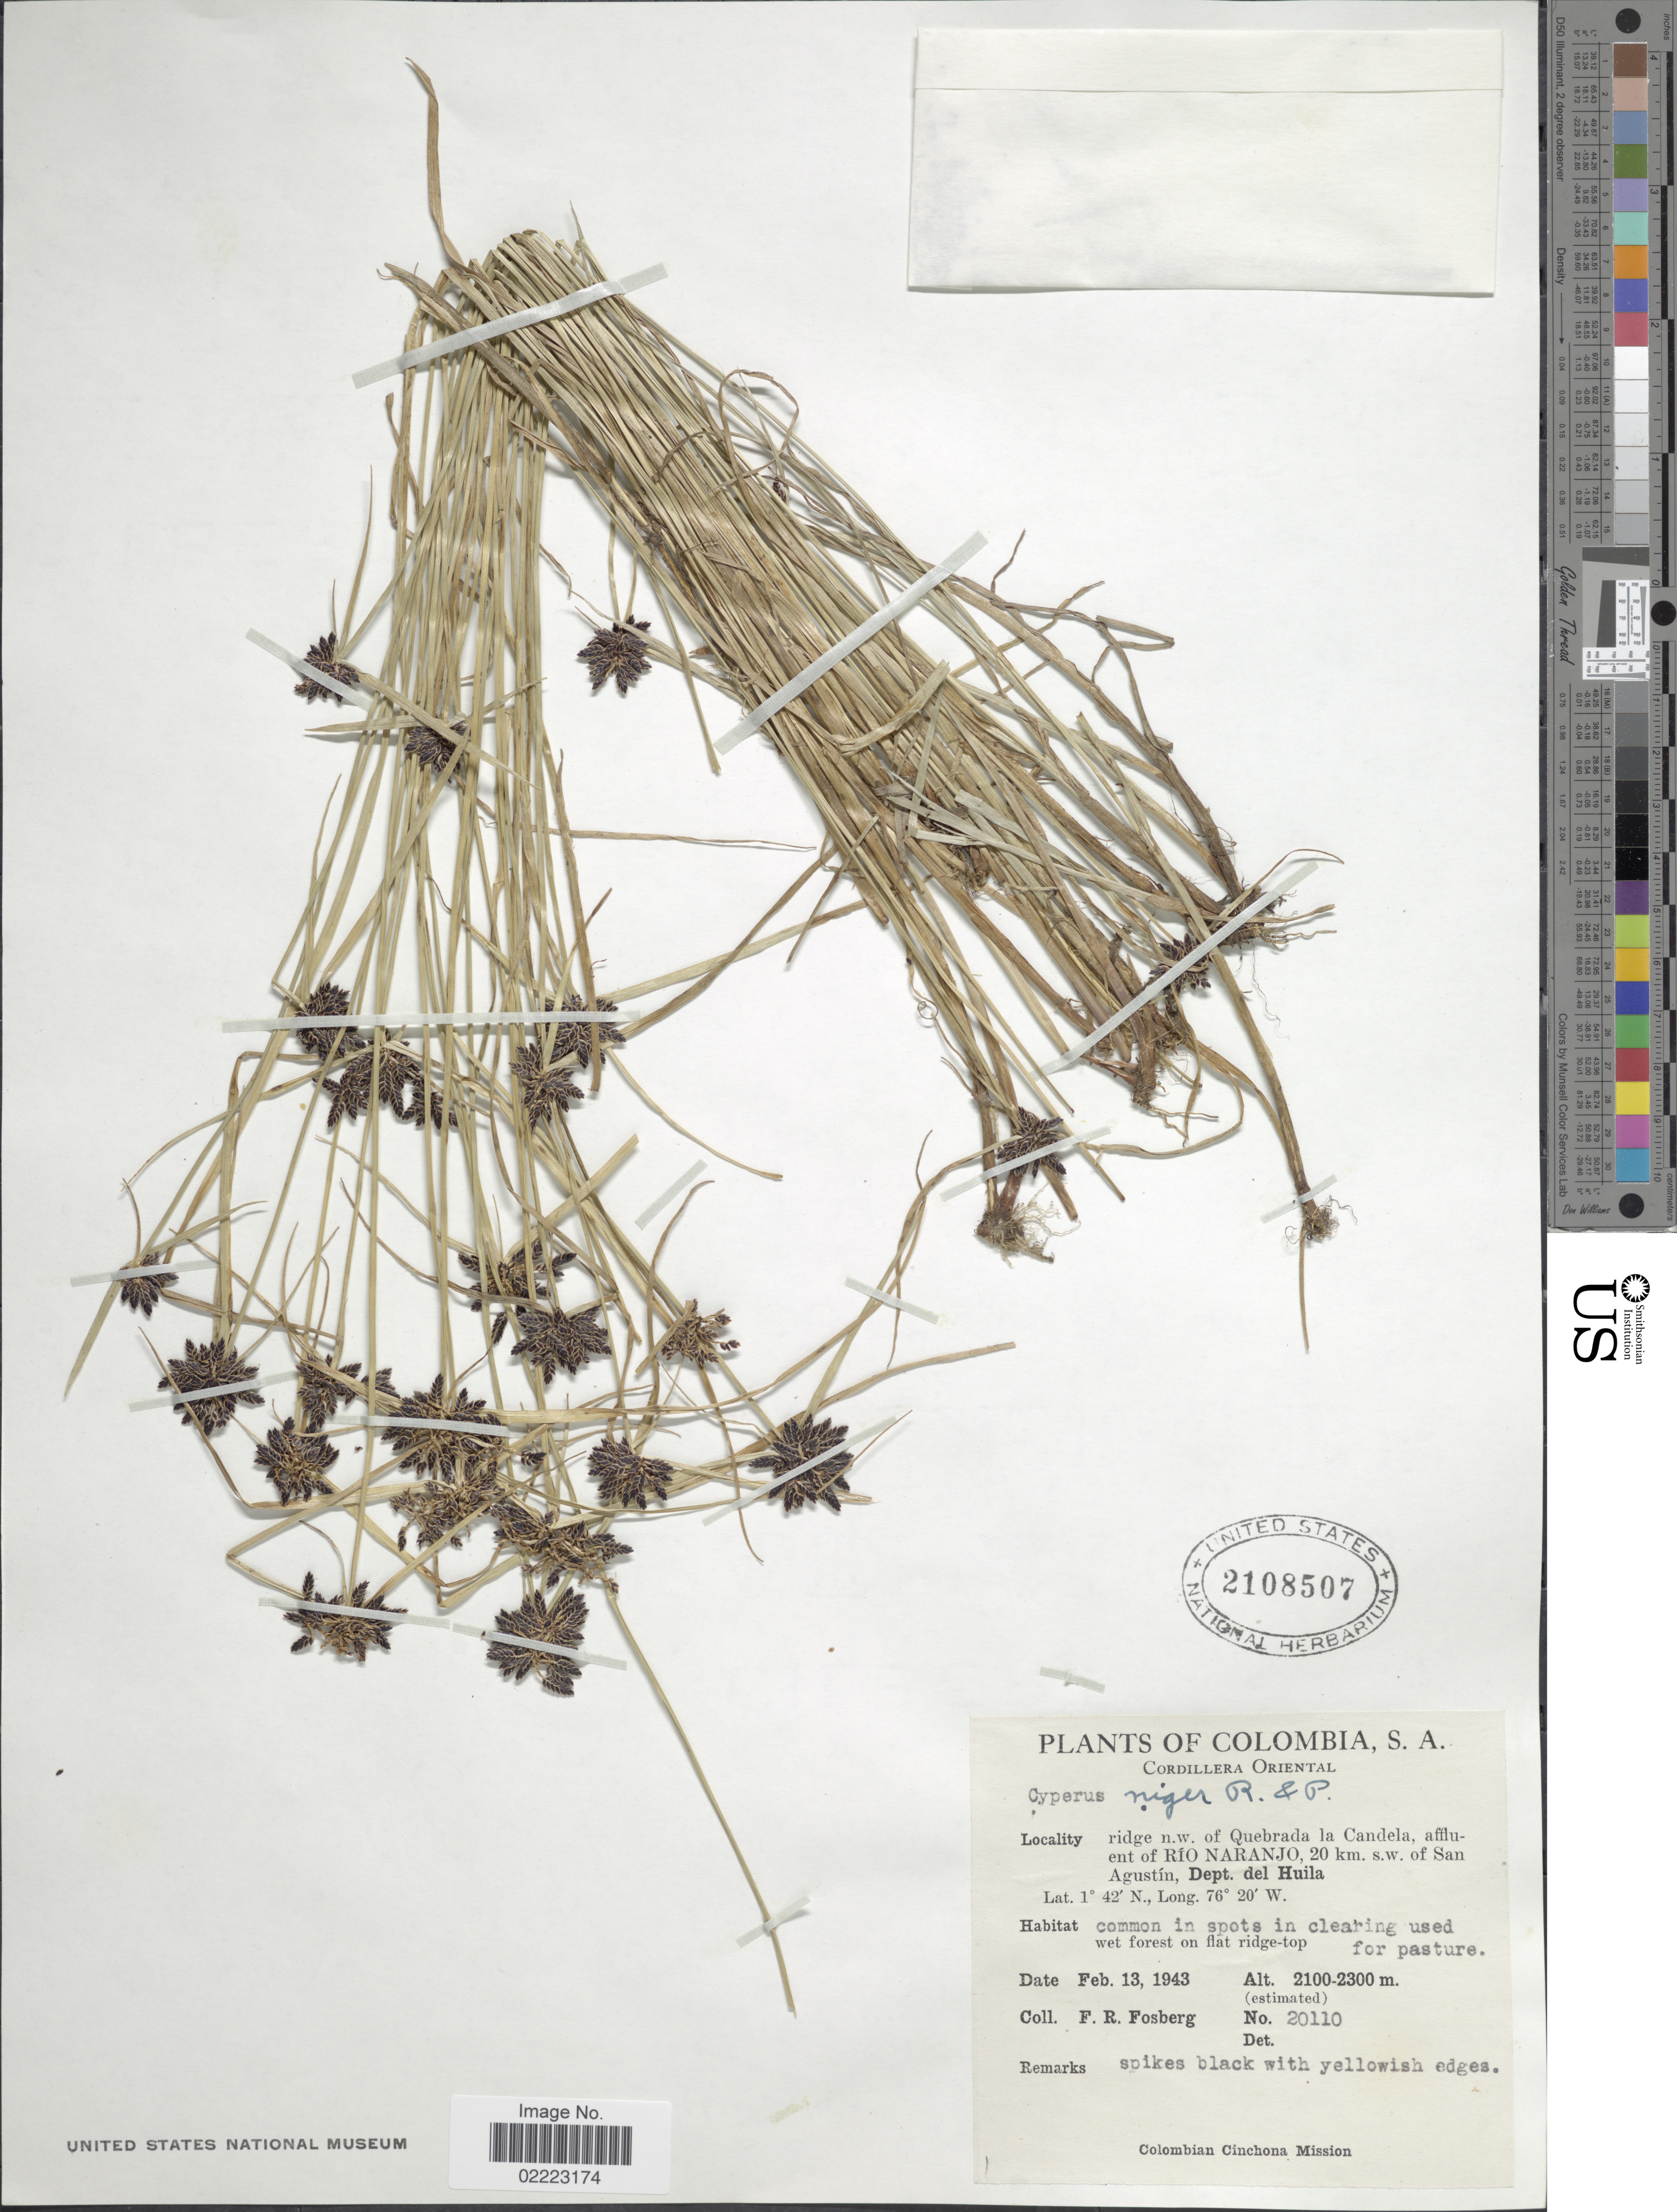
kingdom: Plantae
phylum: Tracheophyta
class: Liliopsida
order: Poales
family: Cyperaceae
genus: Cyperus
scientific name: Cyperus niger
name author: Ruiz & Pav.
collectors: F. R. Fosberg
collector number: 20110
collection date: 1943-02-13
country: Colombia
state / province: Huila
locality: Cordillera Oriental, ridge n.w. of Quebrada la Candela, affluent of Río Naranjo, 20 km s.e. of San Agustín, Dept. del Huila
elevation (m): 2100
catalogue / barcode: US 2108507